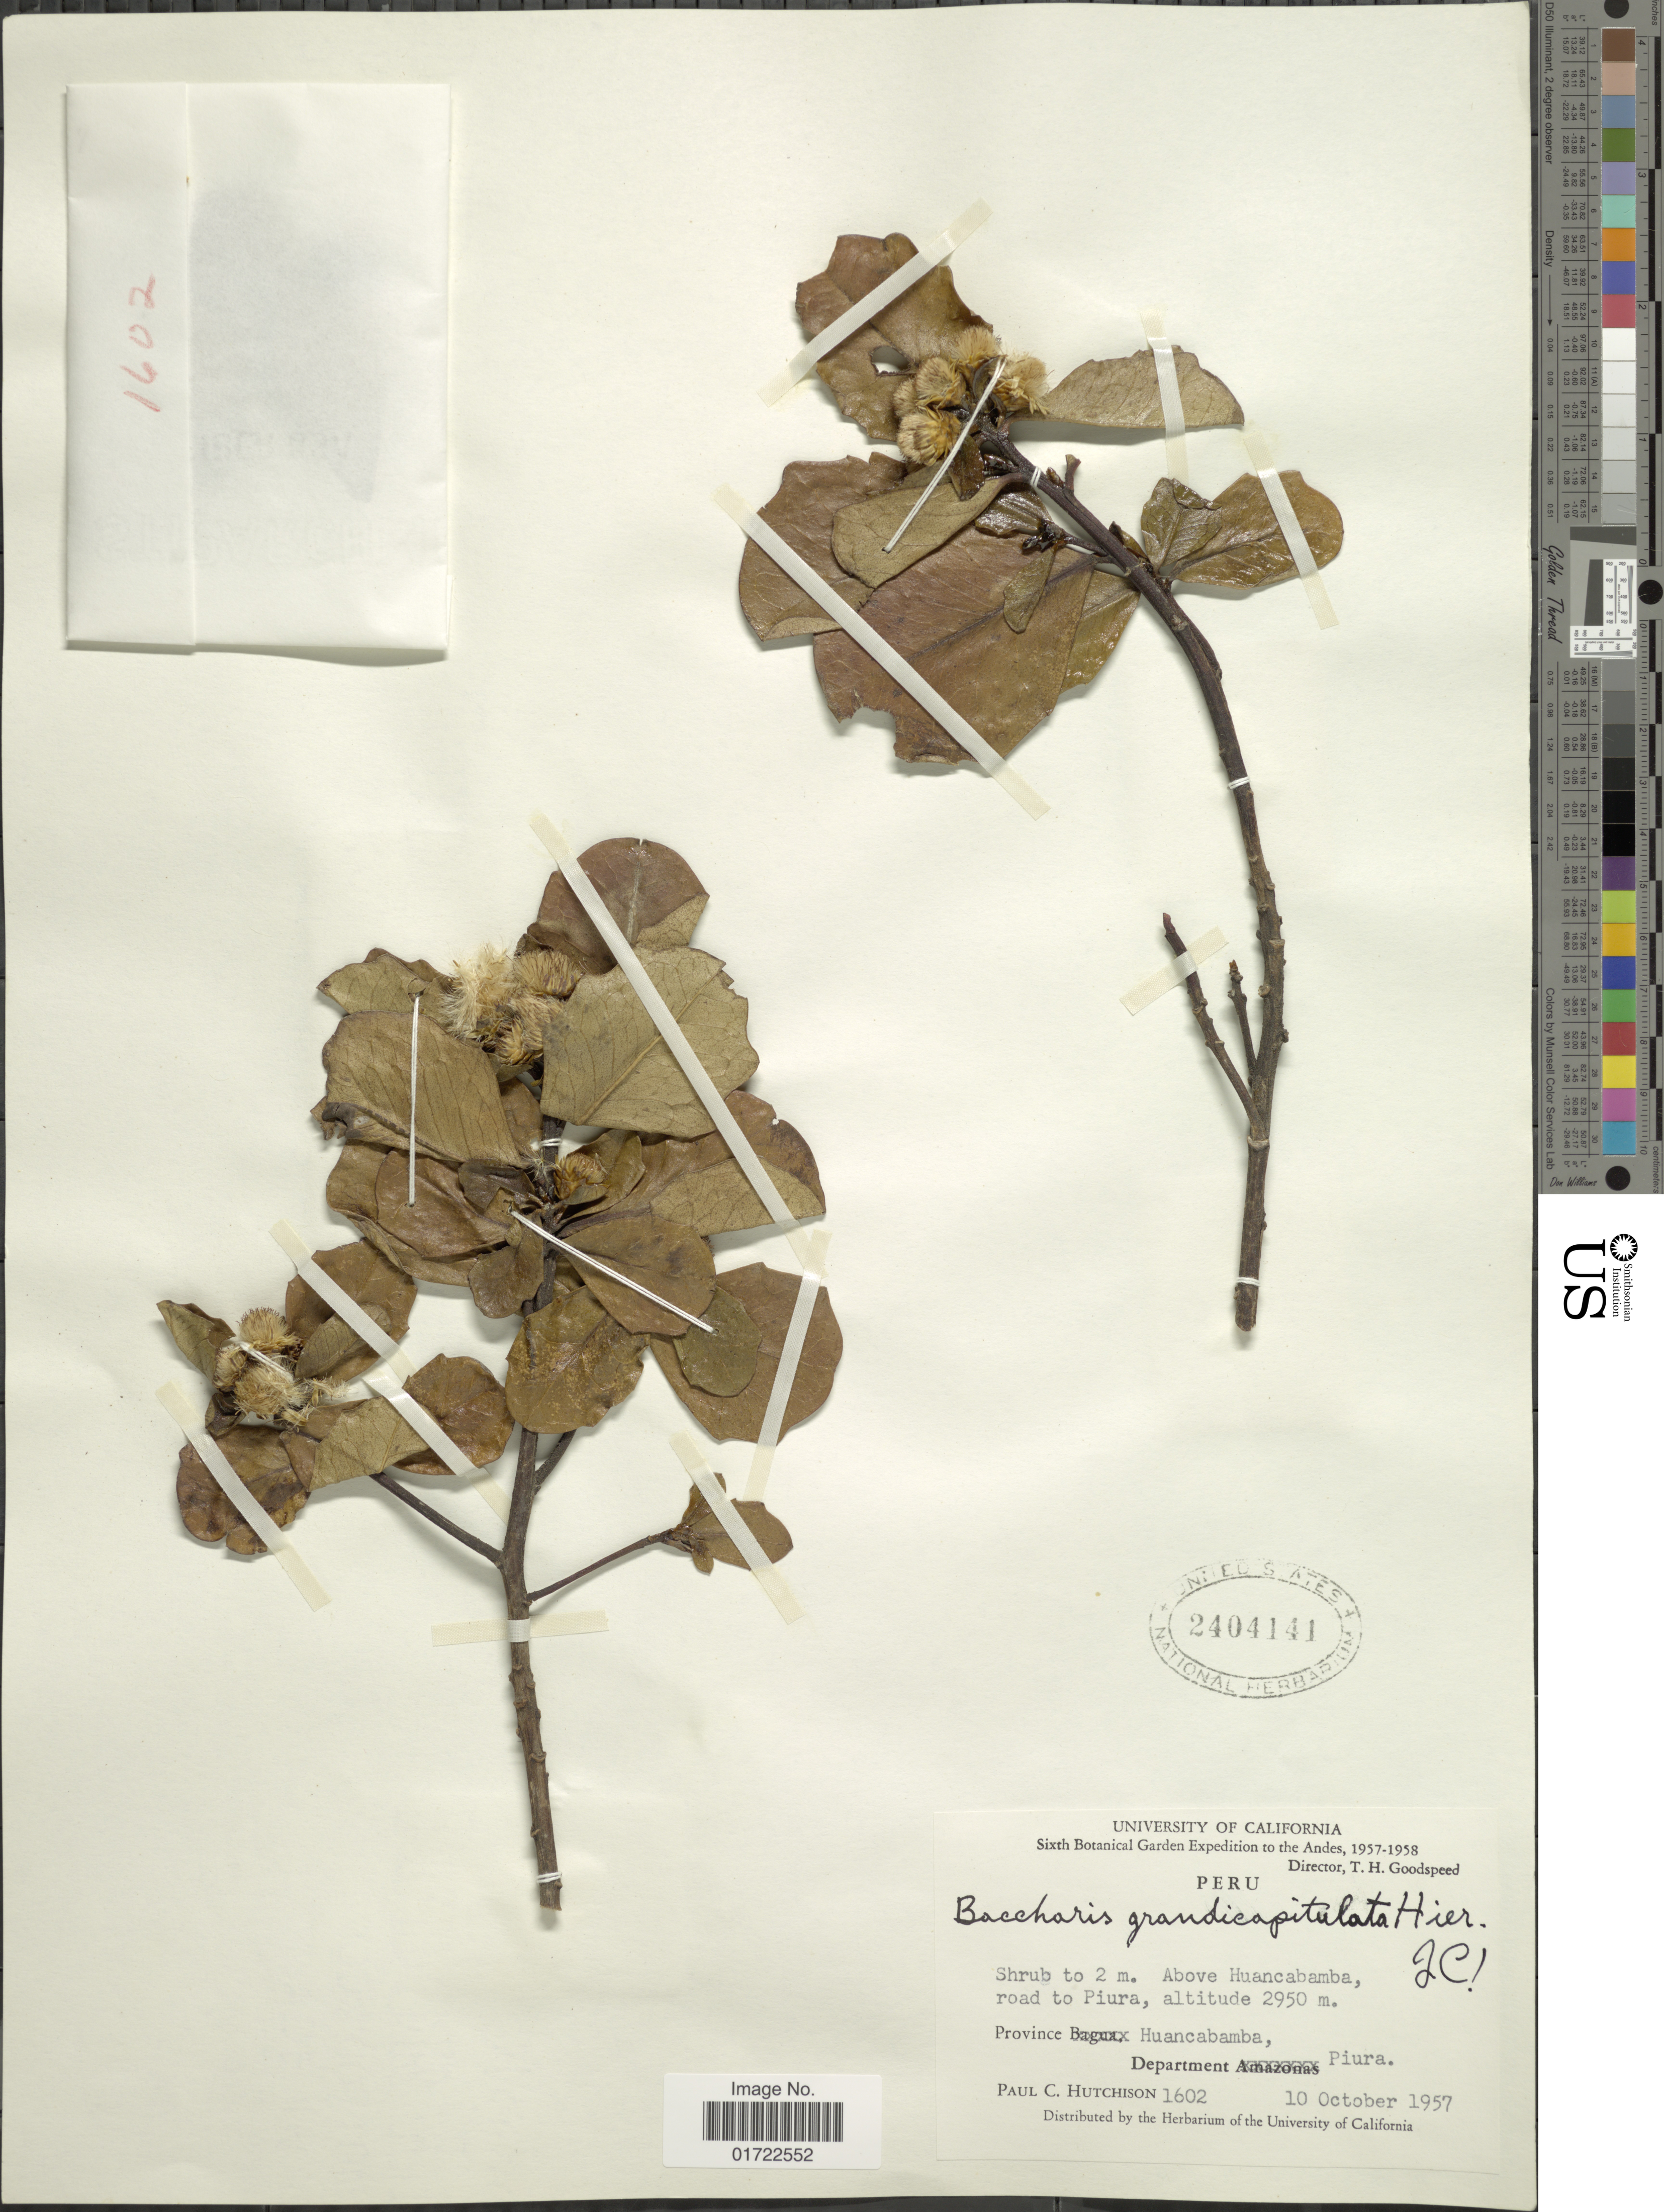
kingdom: Plantae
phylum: Tracheophyta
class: Magnoliopsida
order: Asterales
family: Asteraceae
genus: Baccharis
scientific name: Baccharis grandicapitulata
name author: Hieron.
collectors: P. C. Hutchison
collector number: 1602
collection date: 1957-10-10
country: Peru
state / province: Piura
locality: Province Huancabamba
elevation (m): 2950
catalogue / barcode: US 2404141